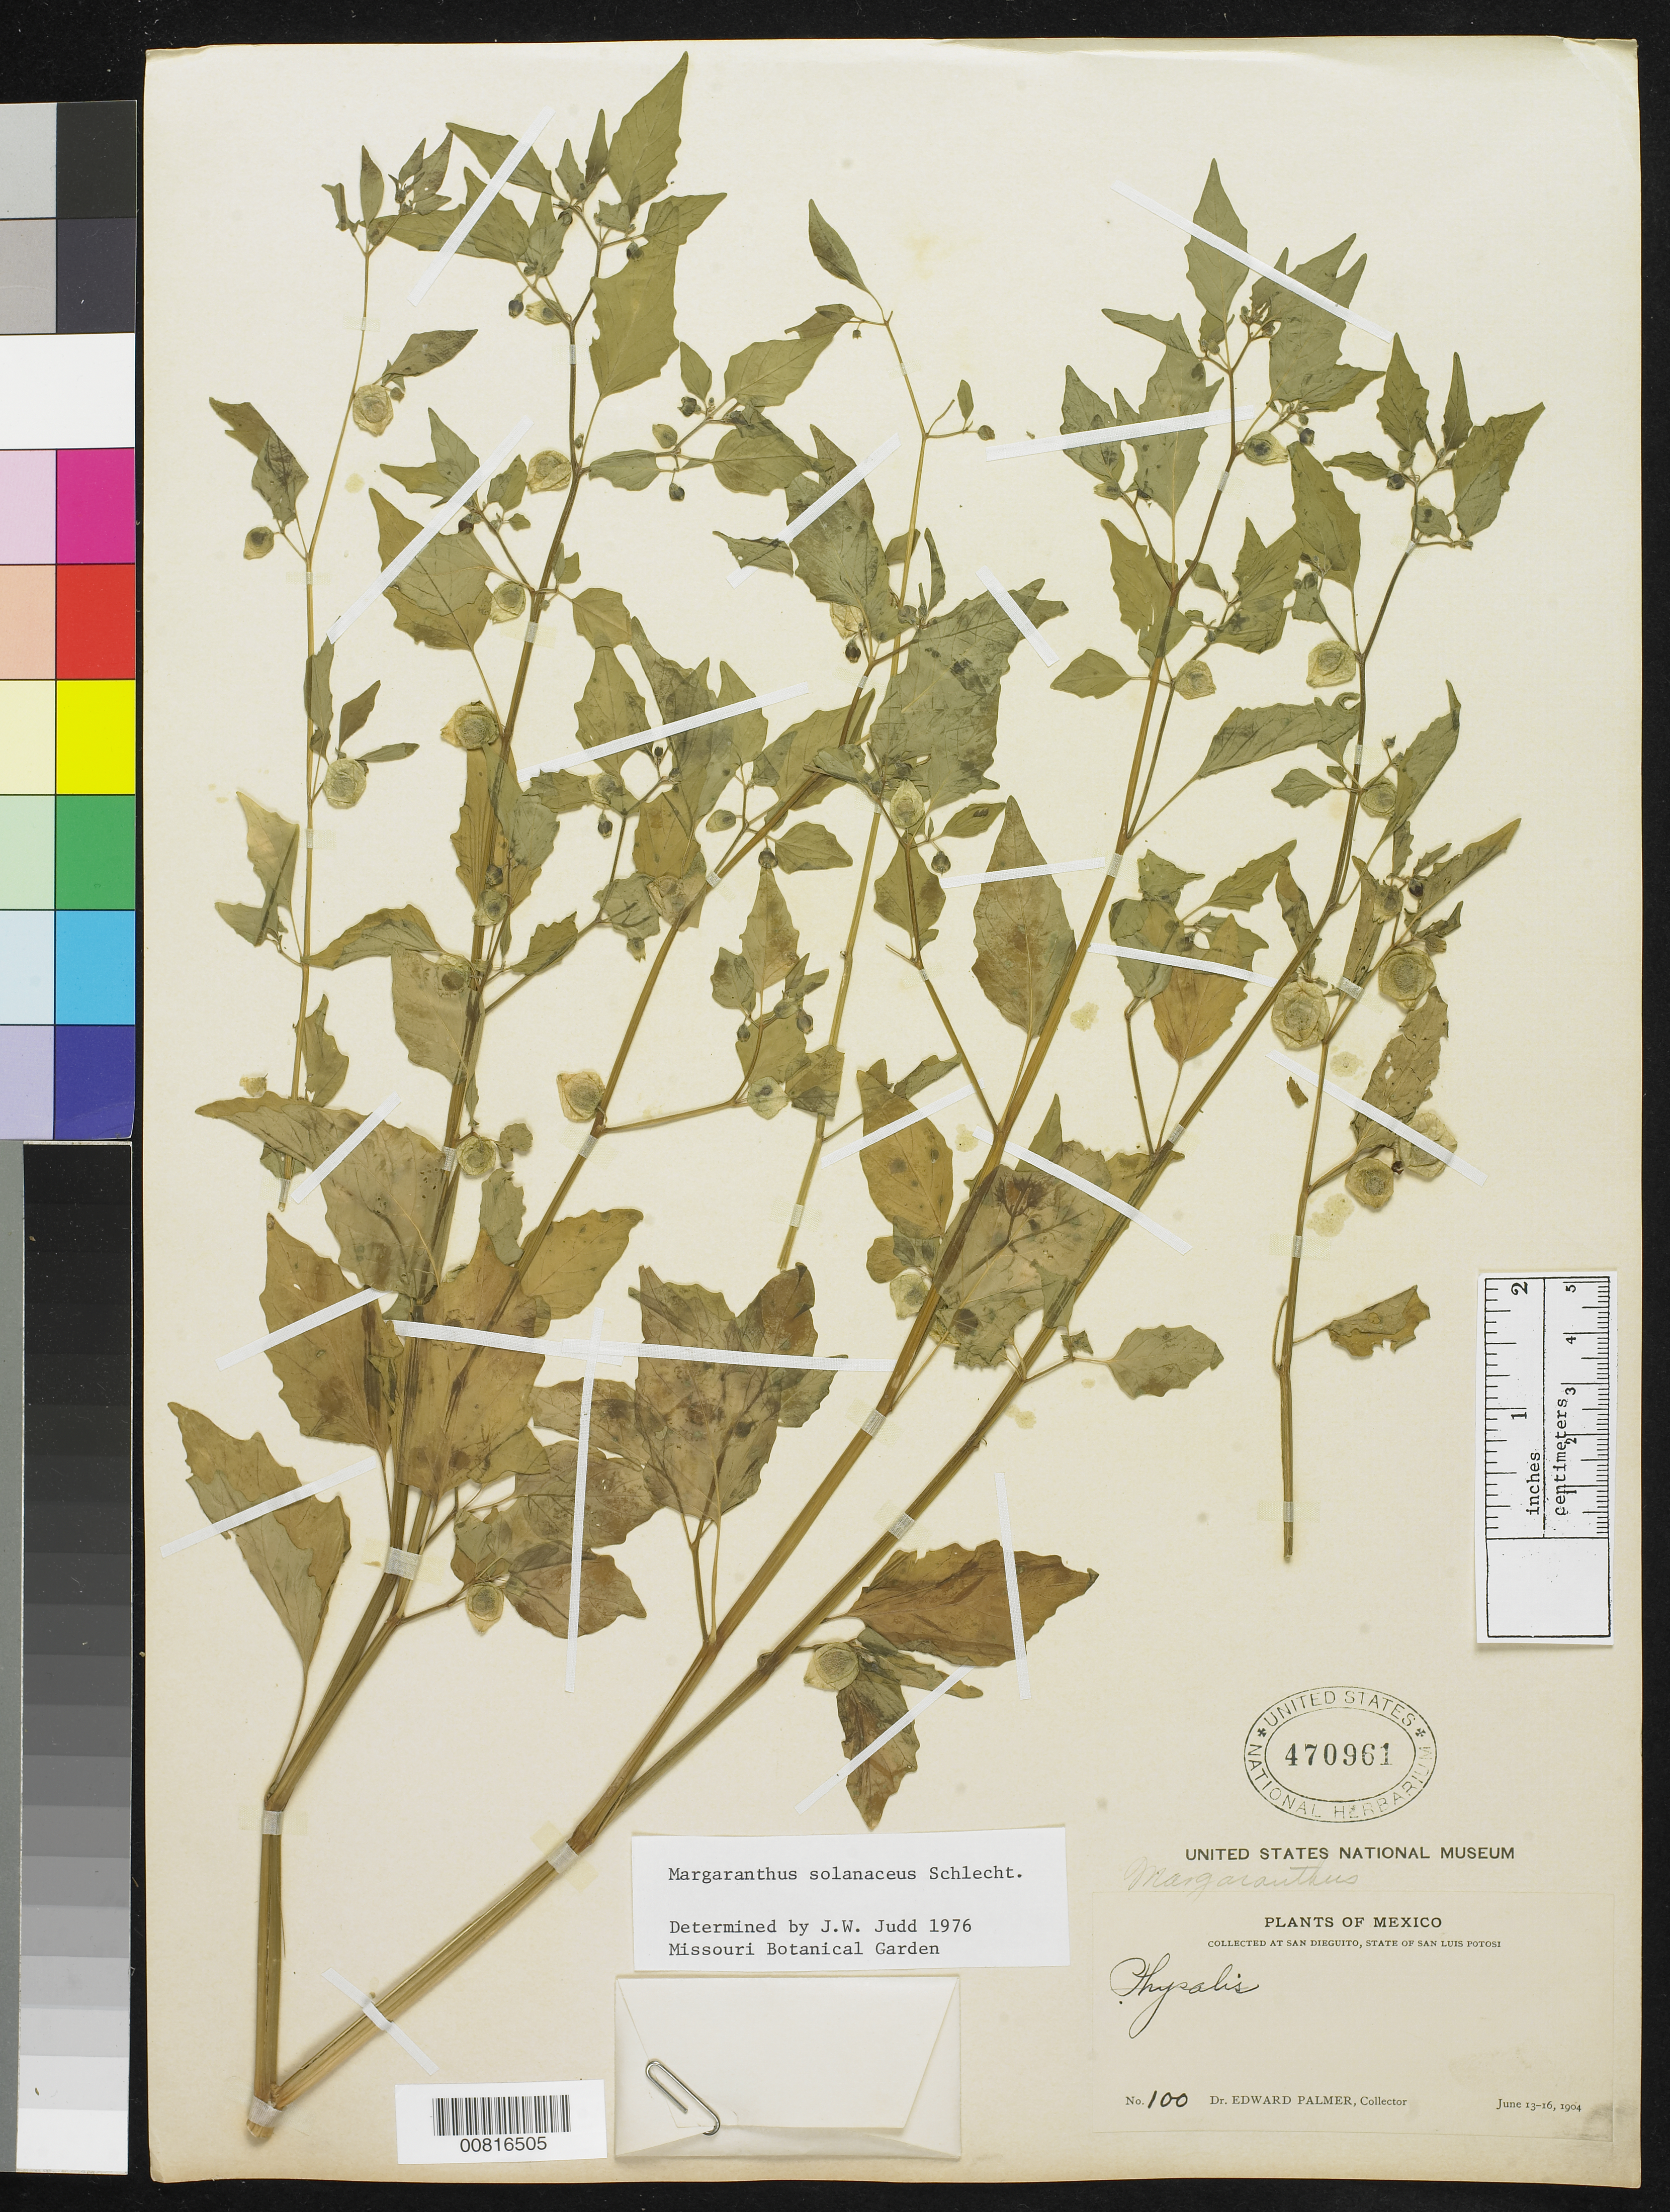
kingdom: Plantae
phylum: Tracheophyta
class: Magnoliopsida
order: Solanales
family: Solanaceae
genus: Margaranthus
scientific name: Margaranthus solanaceus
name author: Schltdl.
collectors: E. Palmer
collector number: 100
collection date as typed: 13 Jun 1904 to 15 Jun 1904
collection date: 1904-06-13/1904-06-15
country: Mexico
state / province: San Luis Potosí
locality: San Dieguito, San Luis Potosí.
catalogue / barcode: US 470961